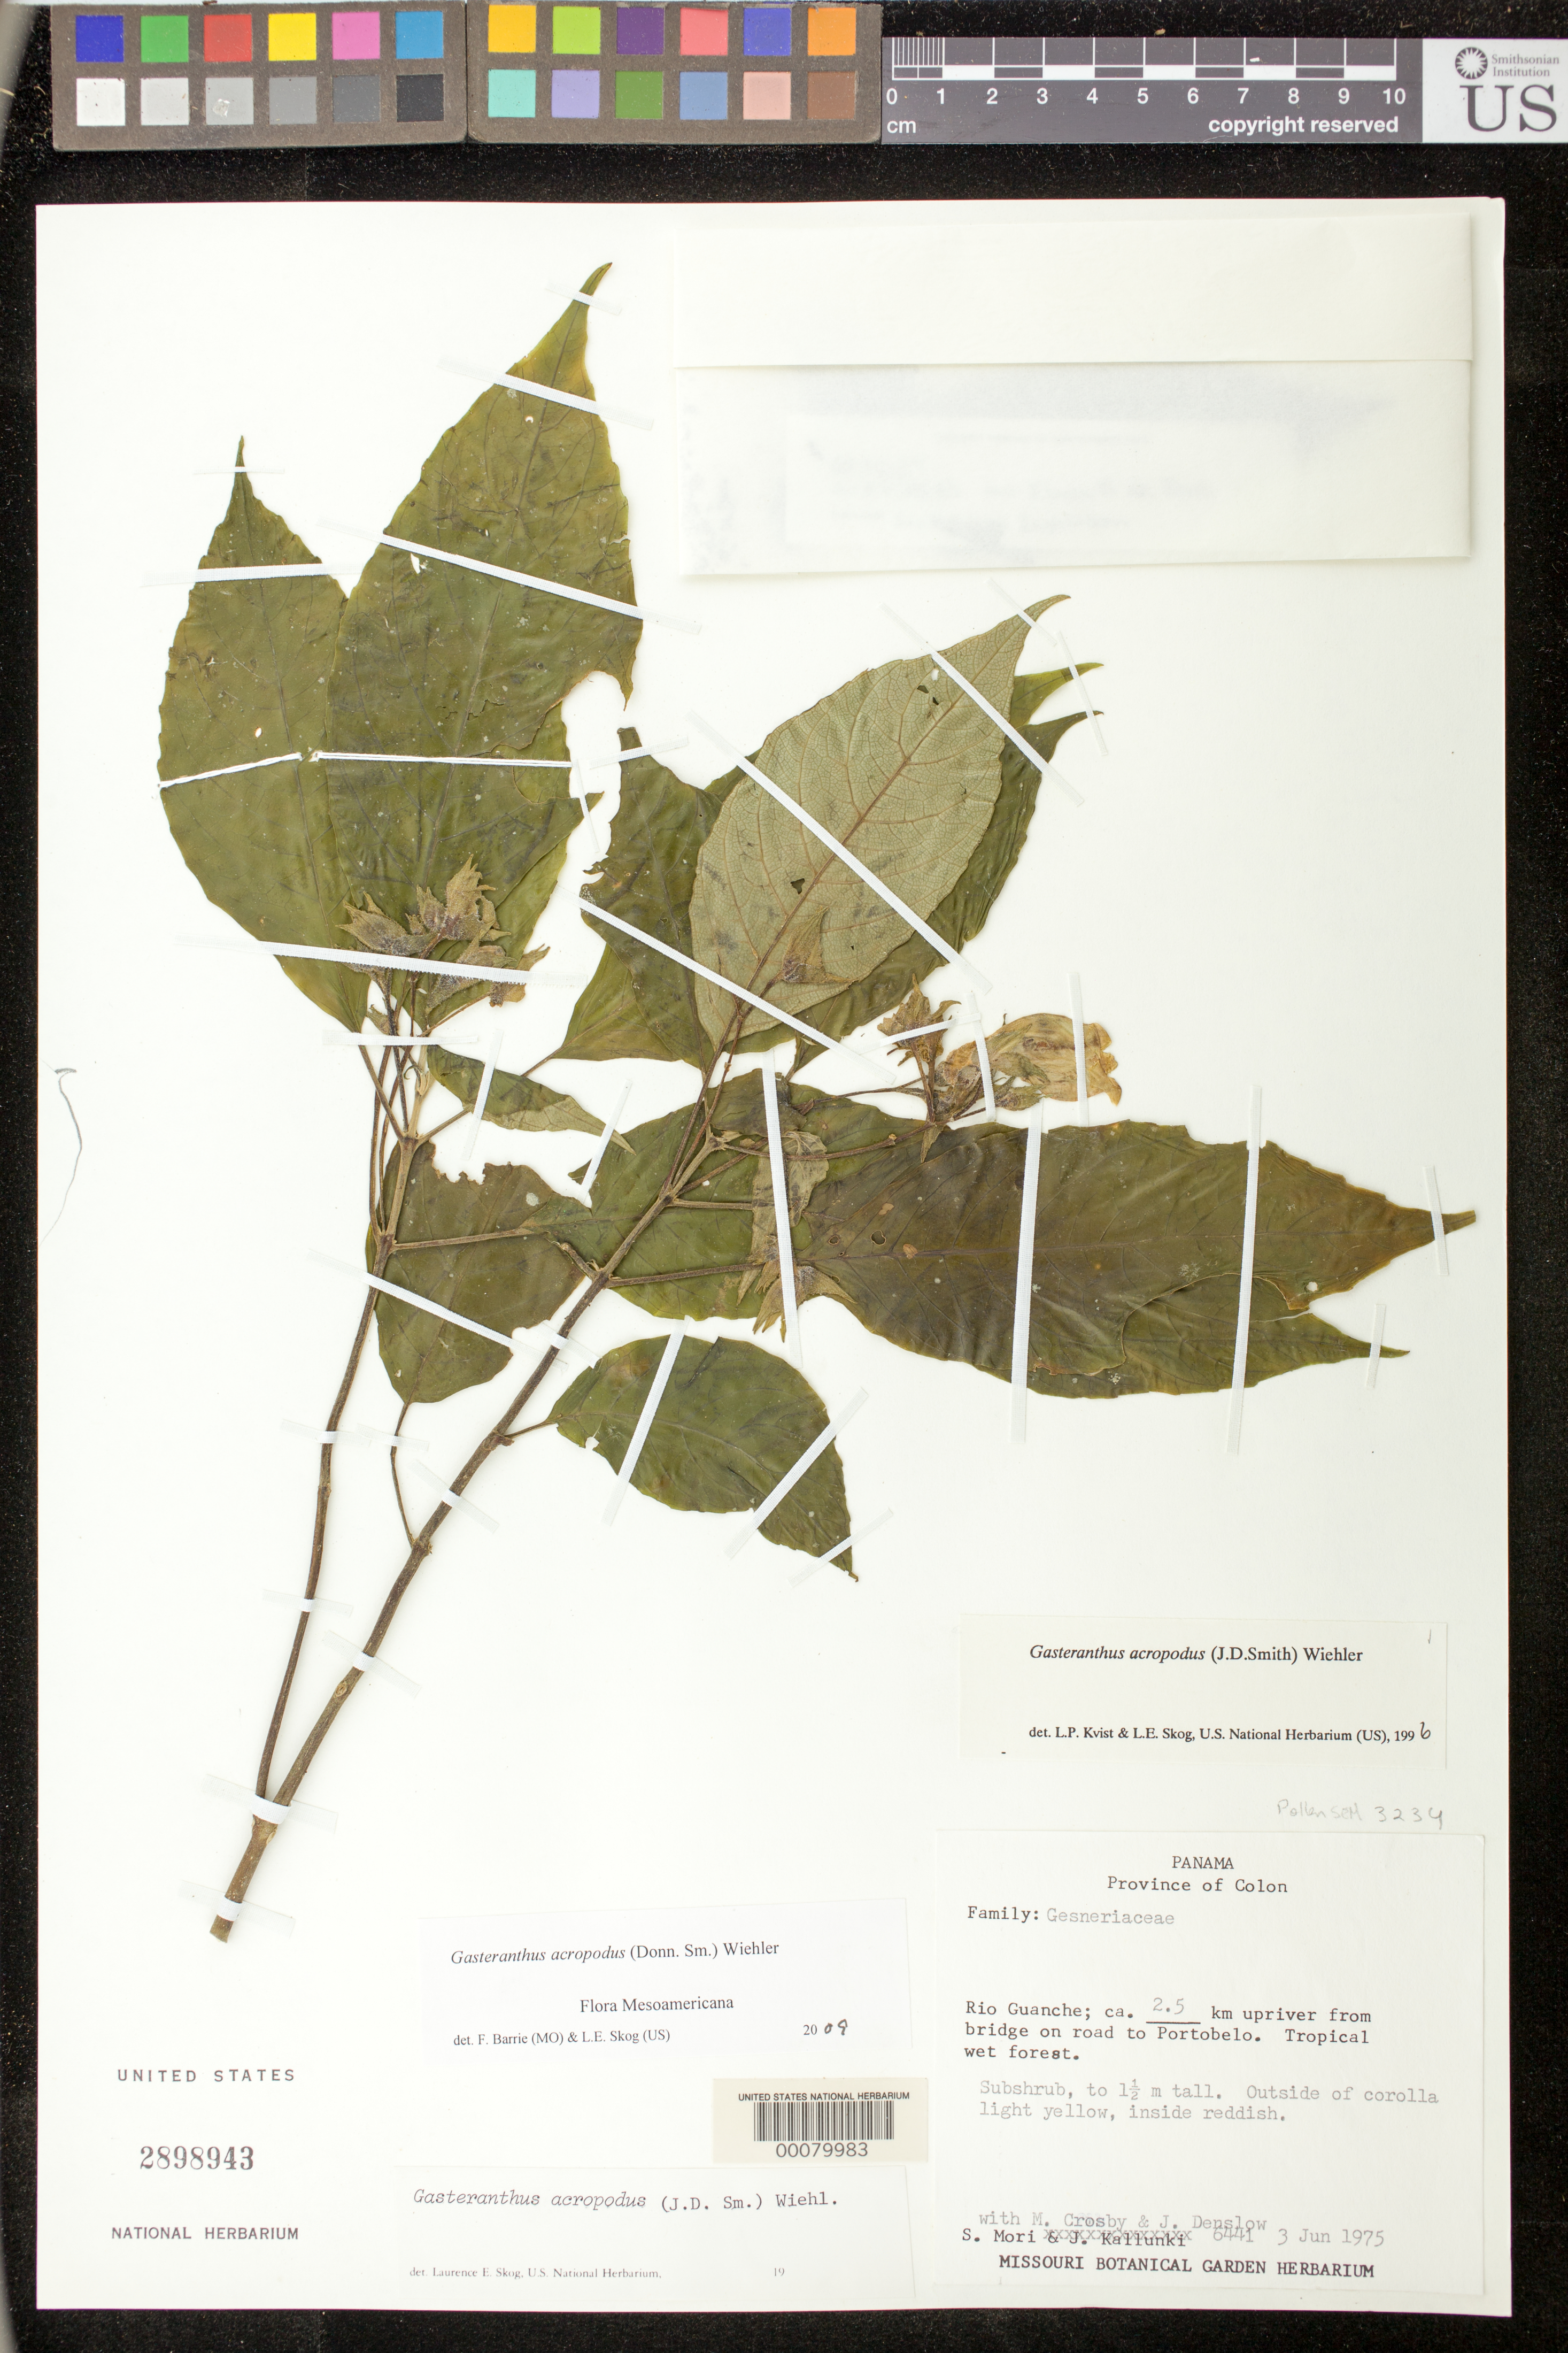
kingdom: Plantae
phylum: Tracheophyta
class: Magnoliopsida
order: Lamiales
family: Gesneriaceae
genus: Gasteranthus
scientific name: Gasteranthus acropodus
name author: (Donn. Sm.) Wiehler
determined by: Skog, Laurence E.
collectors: S. Mori, M. Crosby & J. Denslow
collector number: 6441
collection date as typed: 03 Jun 1975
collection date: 1975-06-03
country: Panama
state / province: Colón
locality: Rio Guanche; ca. 2.5 km upriver from bridge on road to Portobelo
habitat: Tropical wet forest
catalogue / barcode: US 2898943